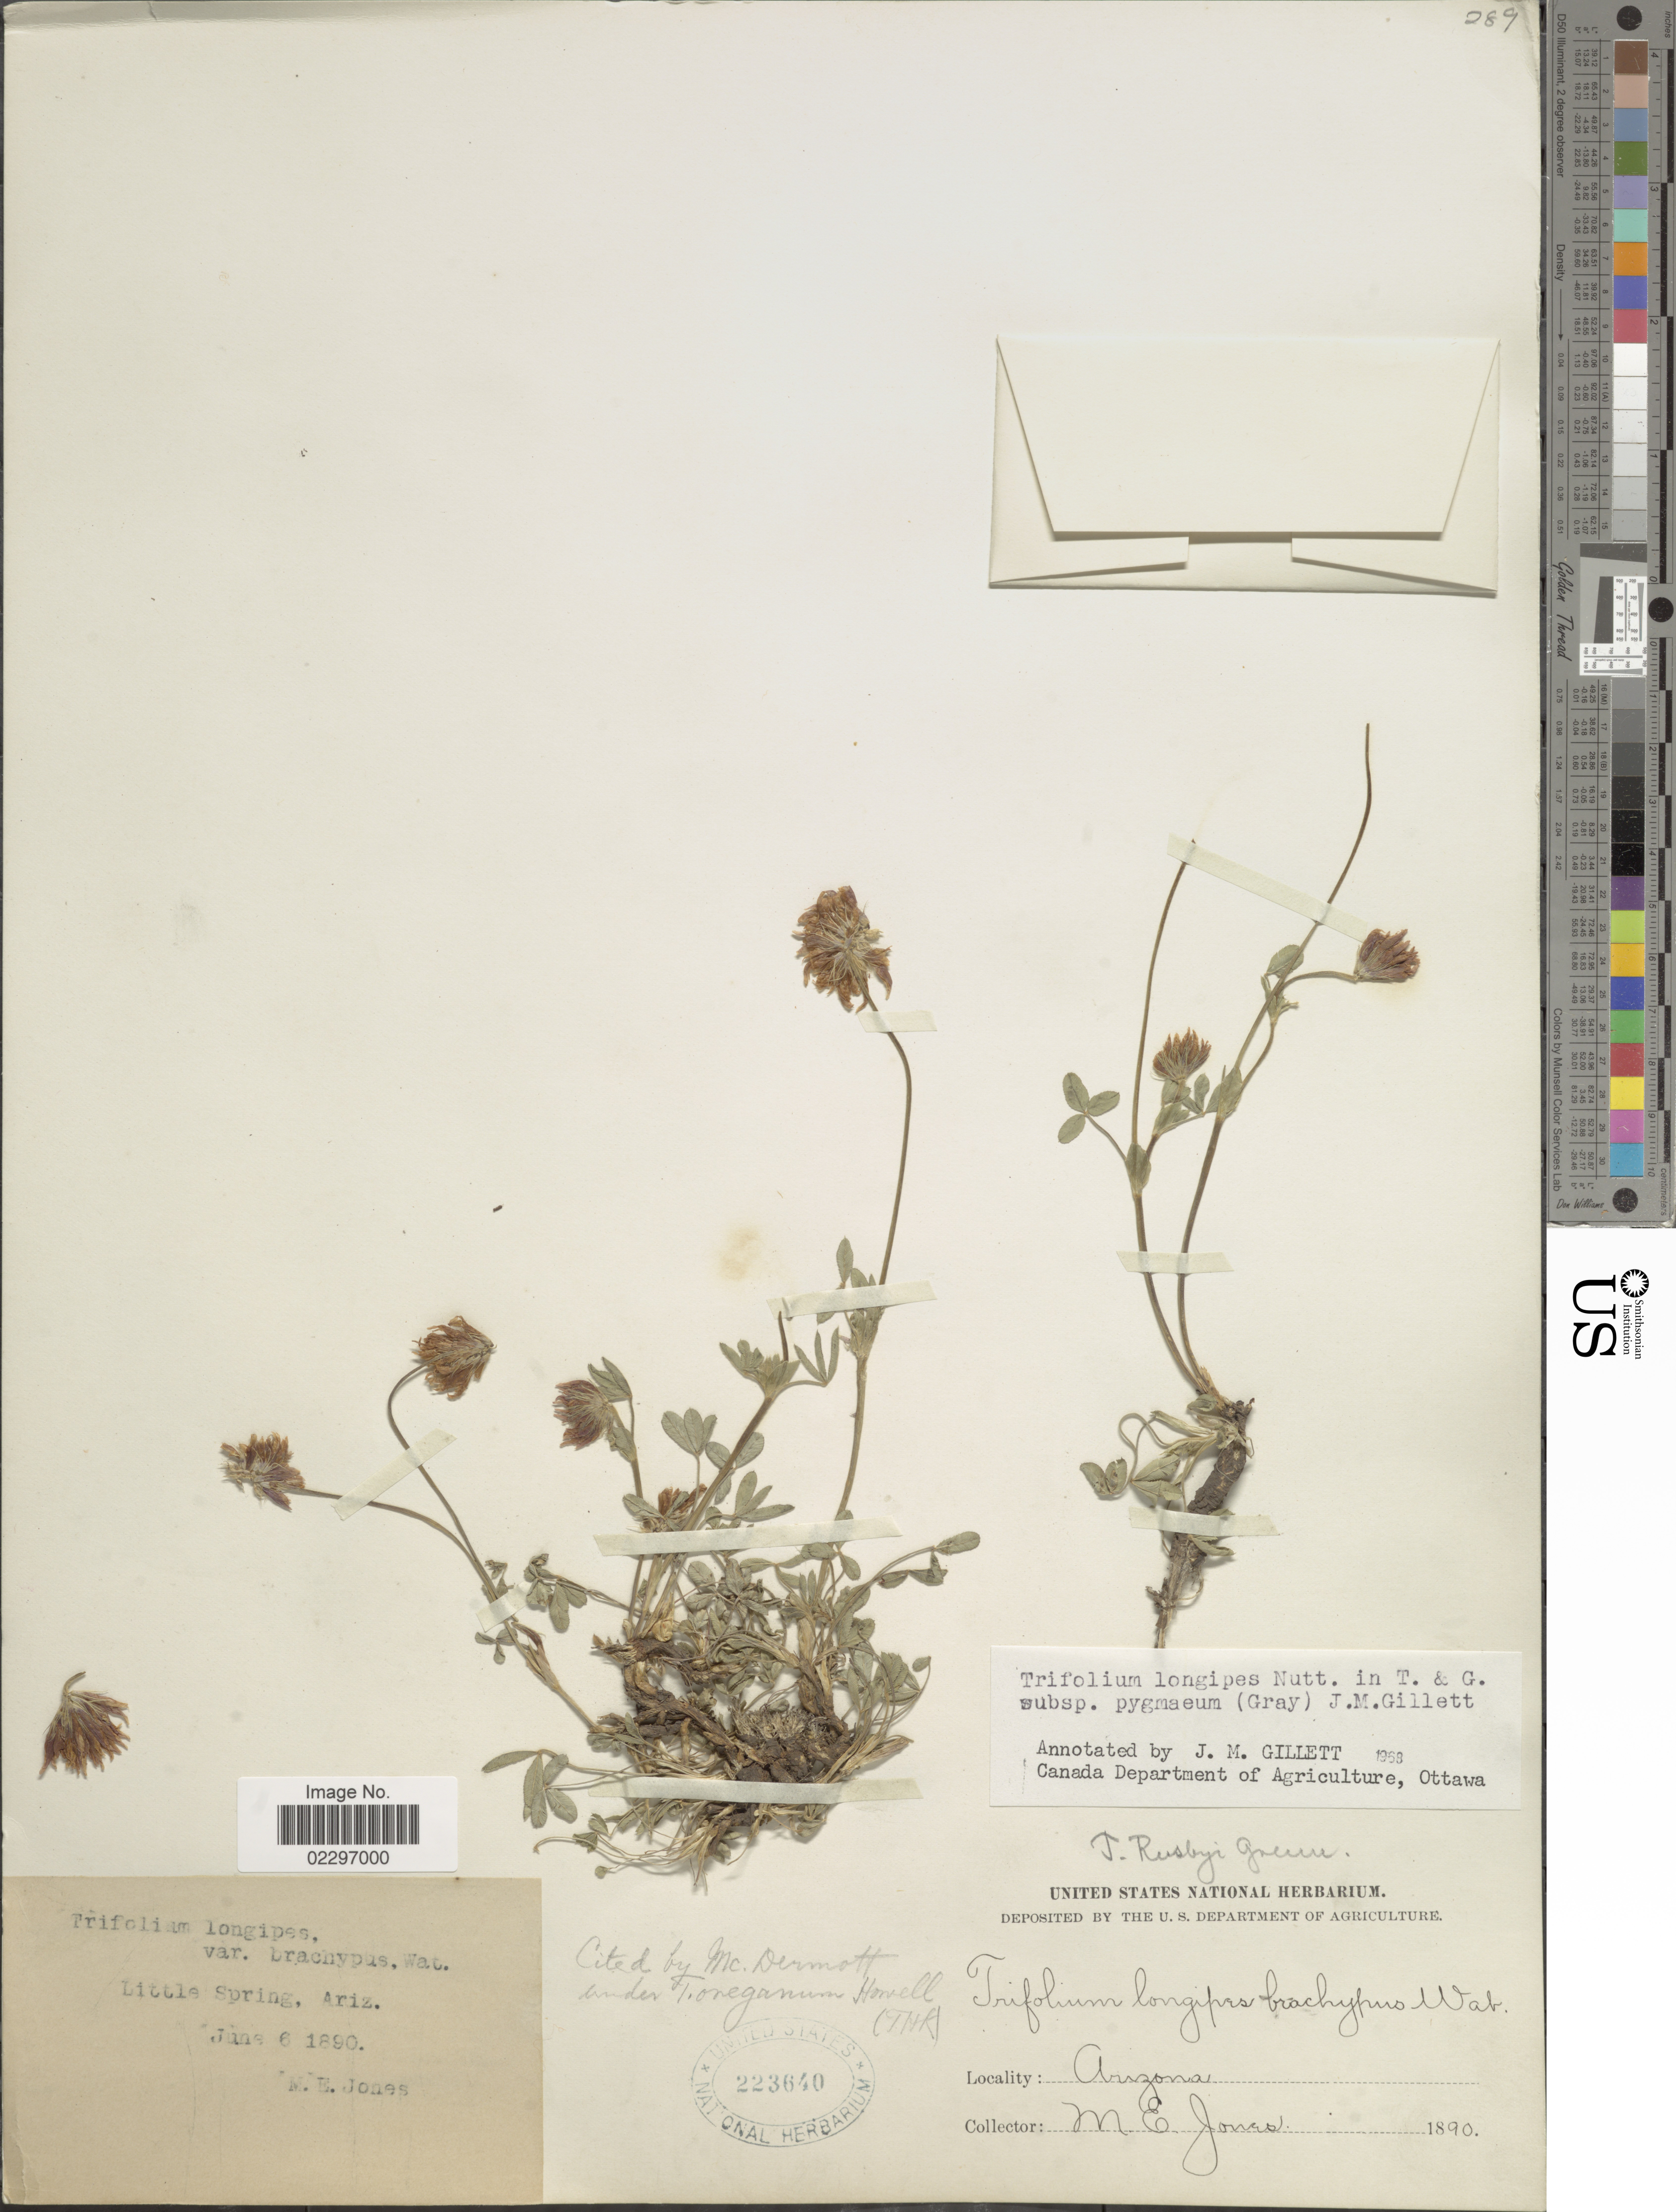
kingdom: Plantae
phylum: Tracheophyta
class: Magnoliopsida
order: Fabales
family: Fabaceae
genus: Trifolium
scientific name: Trifolium longipes var. pygmaeum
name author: A. Gray in Ives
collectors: M. E. Jones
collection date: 1890-06-06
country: United States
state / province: Arizona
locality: Little Spring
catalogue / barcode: US 223640